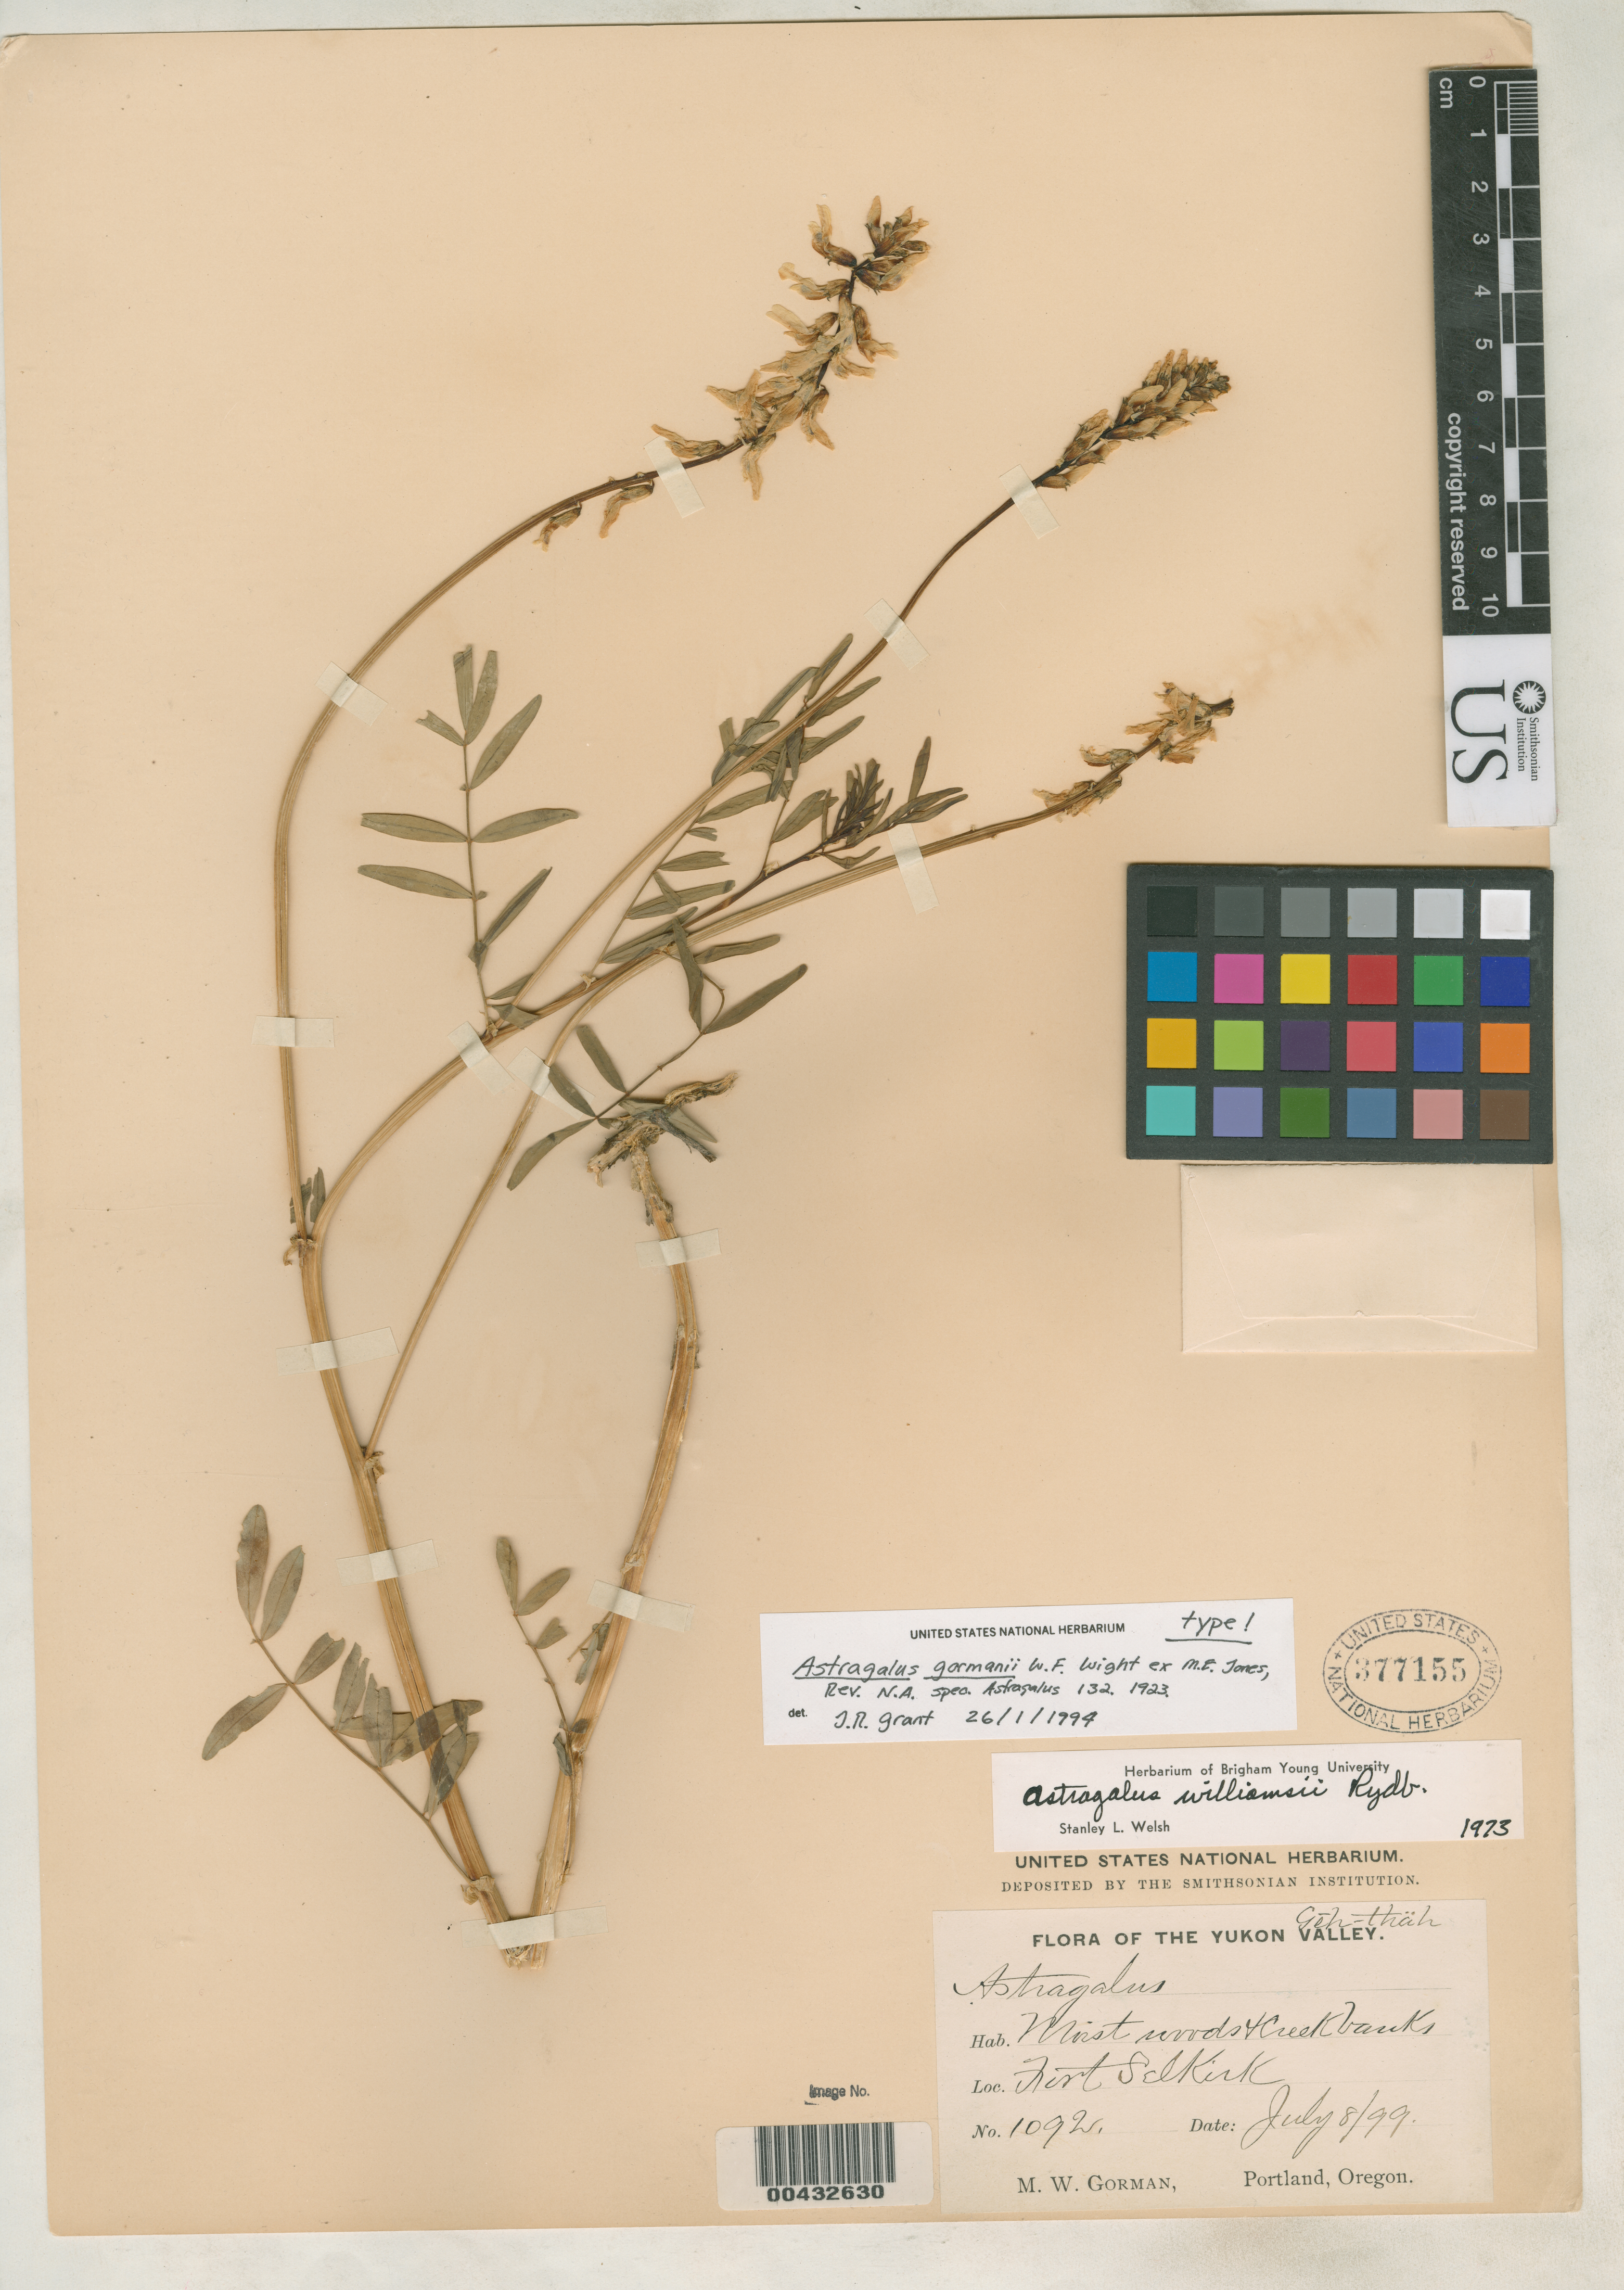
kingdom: Plantae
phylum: Tracheophyta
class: Magnoliopsida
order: Fabales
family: Fabaceae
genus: Astragalus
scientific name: Astragalus gormanii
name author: W. Wight ex M.E. Jones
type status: Isotype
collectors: M. W. Gorman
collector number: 1092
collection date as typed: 08 Aug 1899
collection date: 1899-08-08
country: Canada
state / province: Yukon Territory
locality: Fort Selkirk.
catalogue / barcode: US 377155